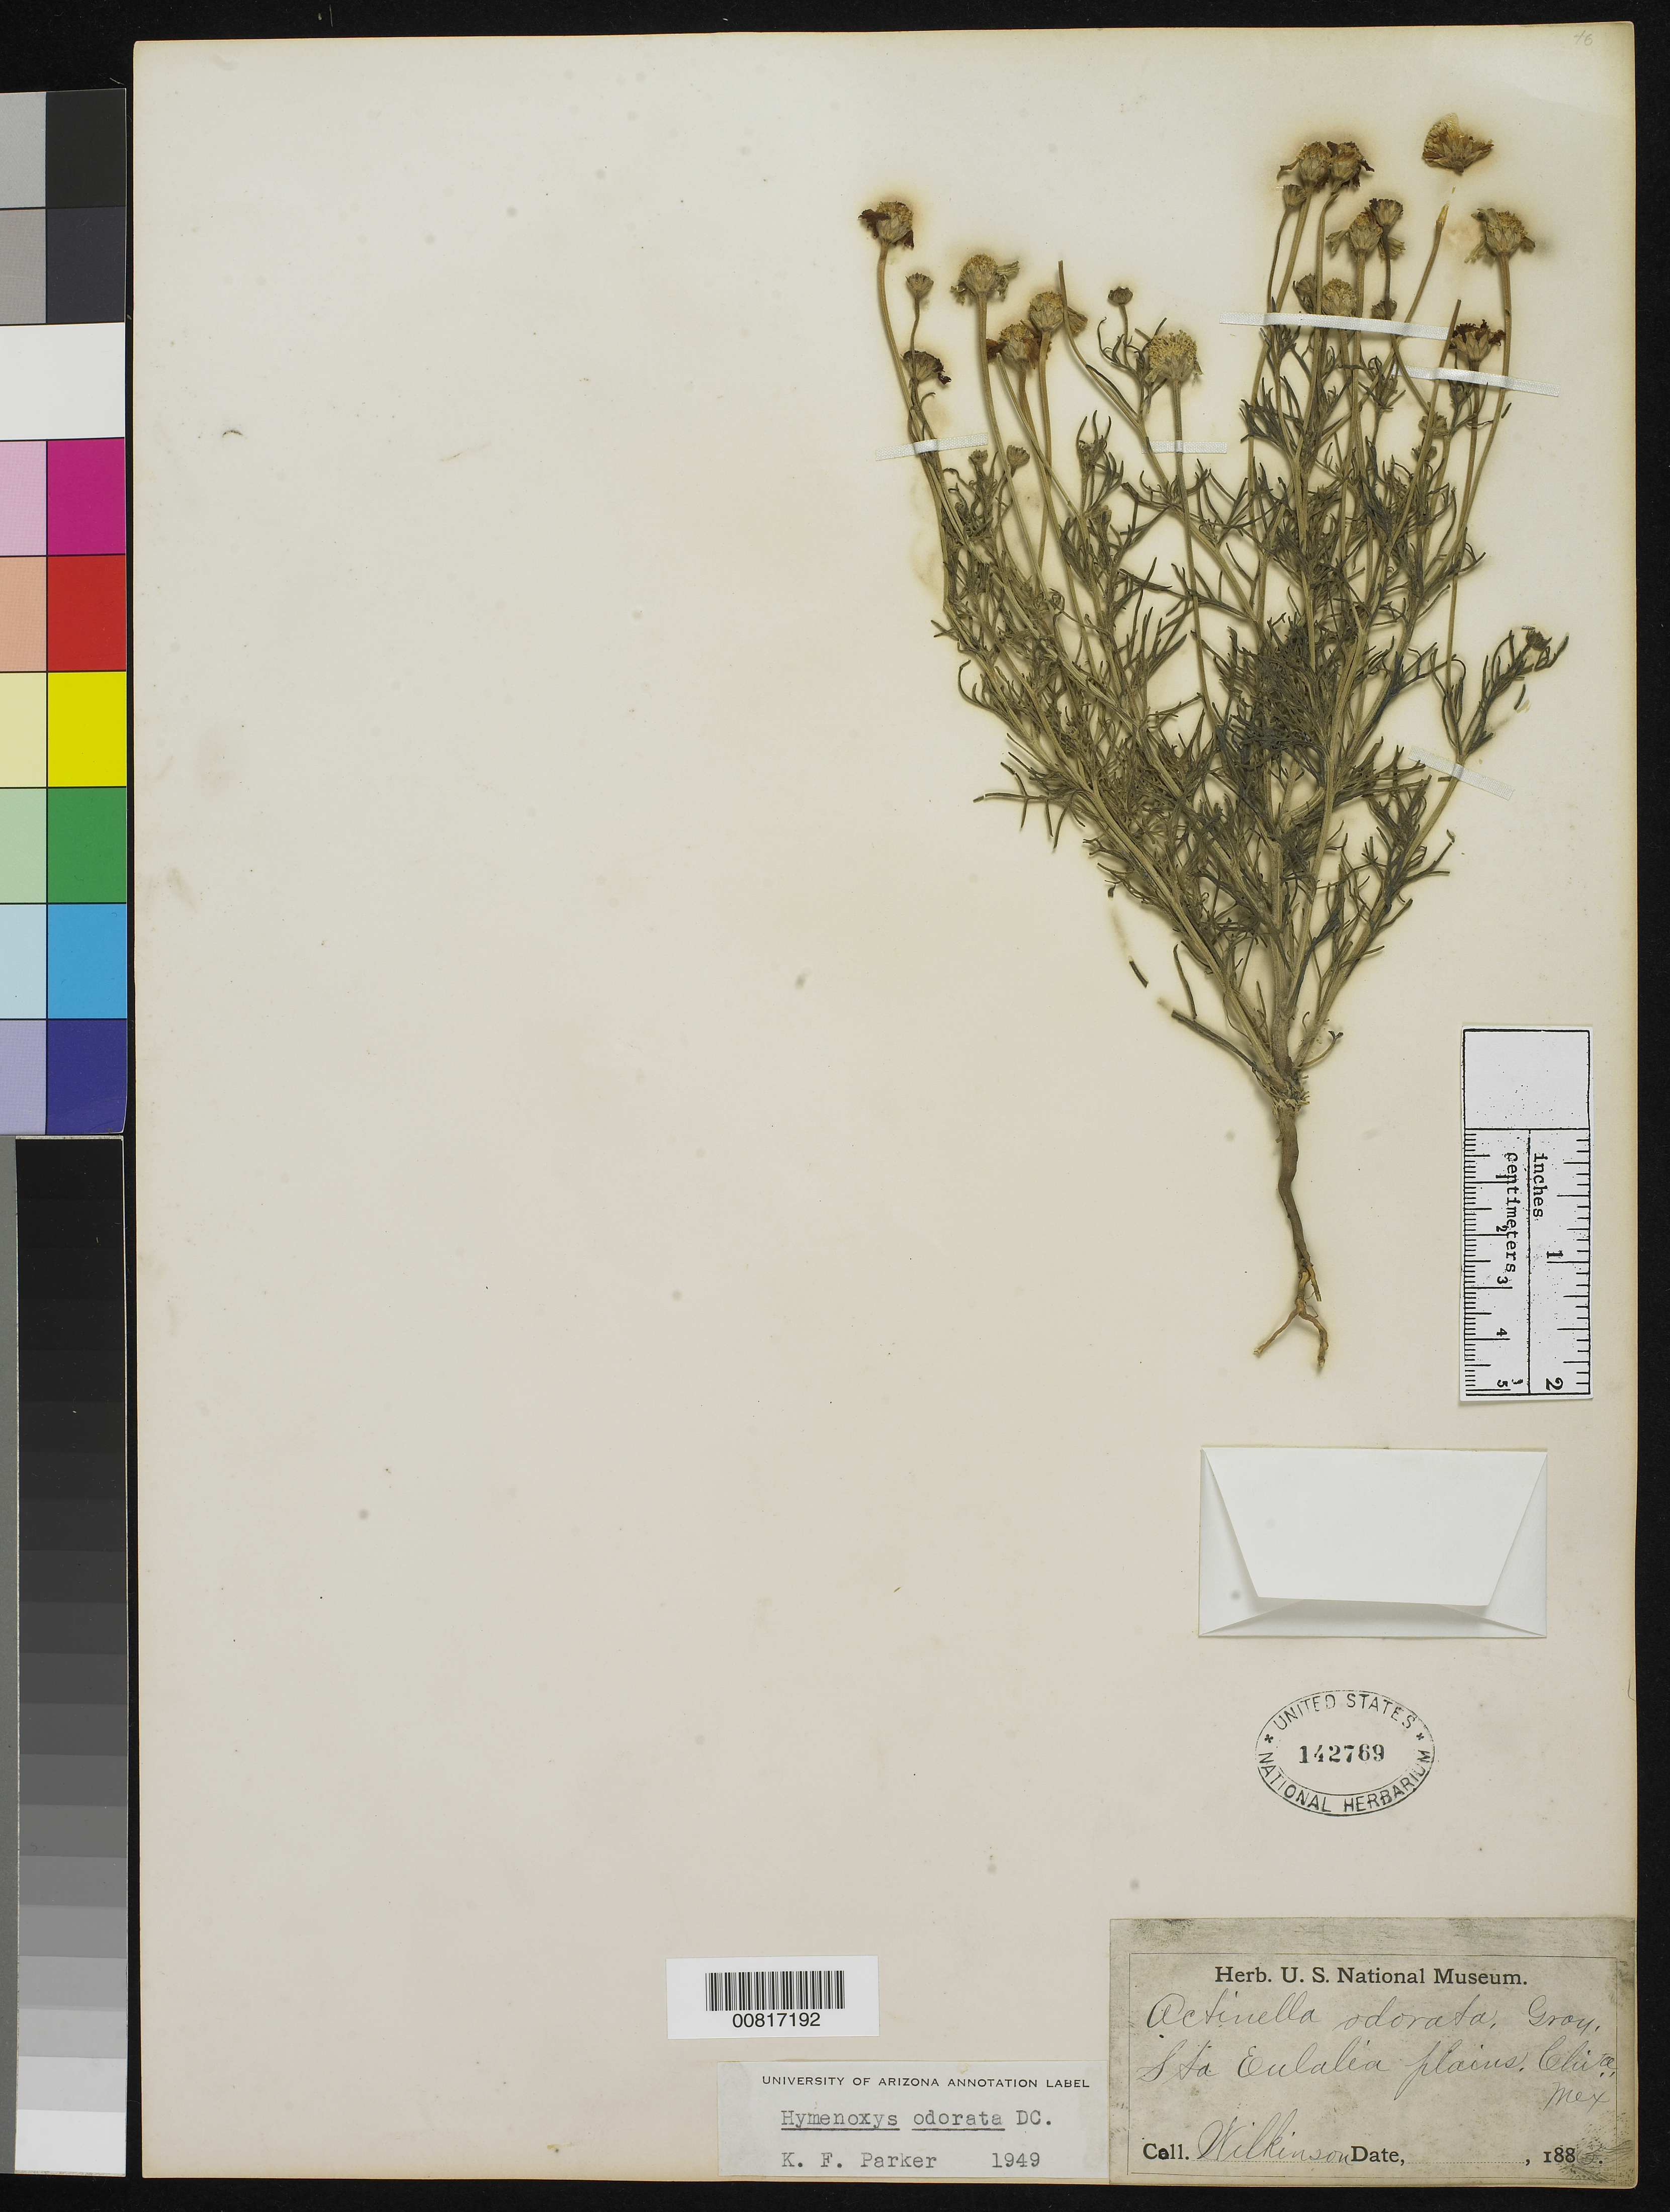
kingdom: Plantae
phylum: Tracheophyta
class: Magnoliopsida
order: Asterales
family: Asteraceae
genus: Hymenoxys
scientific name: Hymenoxys odorata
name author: DC.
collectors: E. Wilkinson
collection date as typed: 1885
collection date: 1885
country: Mexico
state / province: Chihuahua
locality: Sta. Eulalia plains, Chihuahua.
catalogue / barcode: US 142769